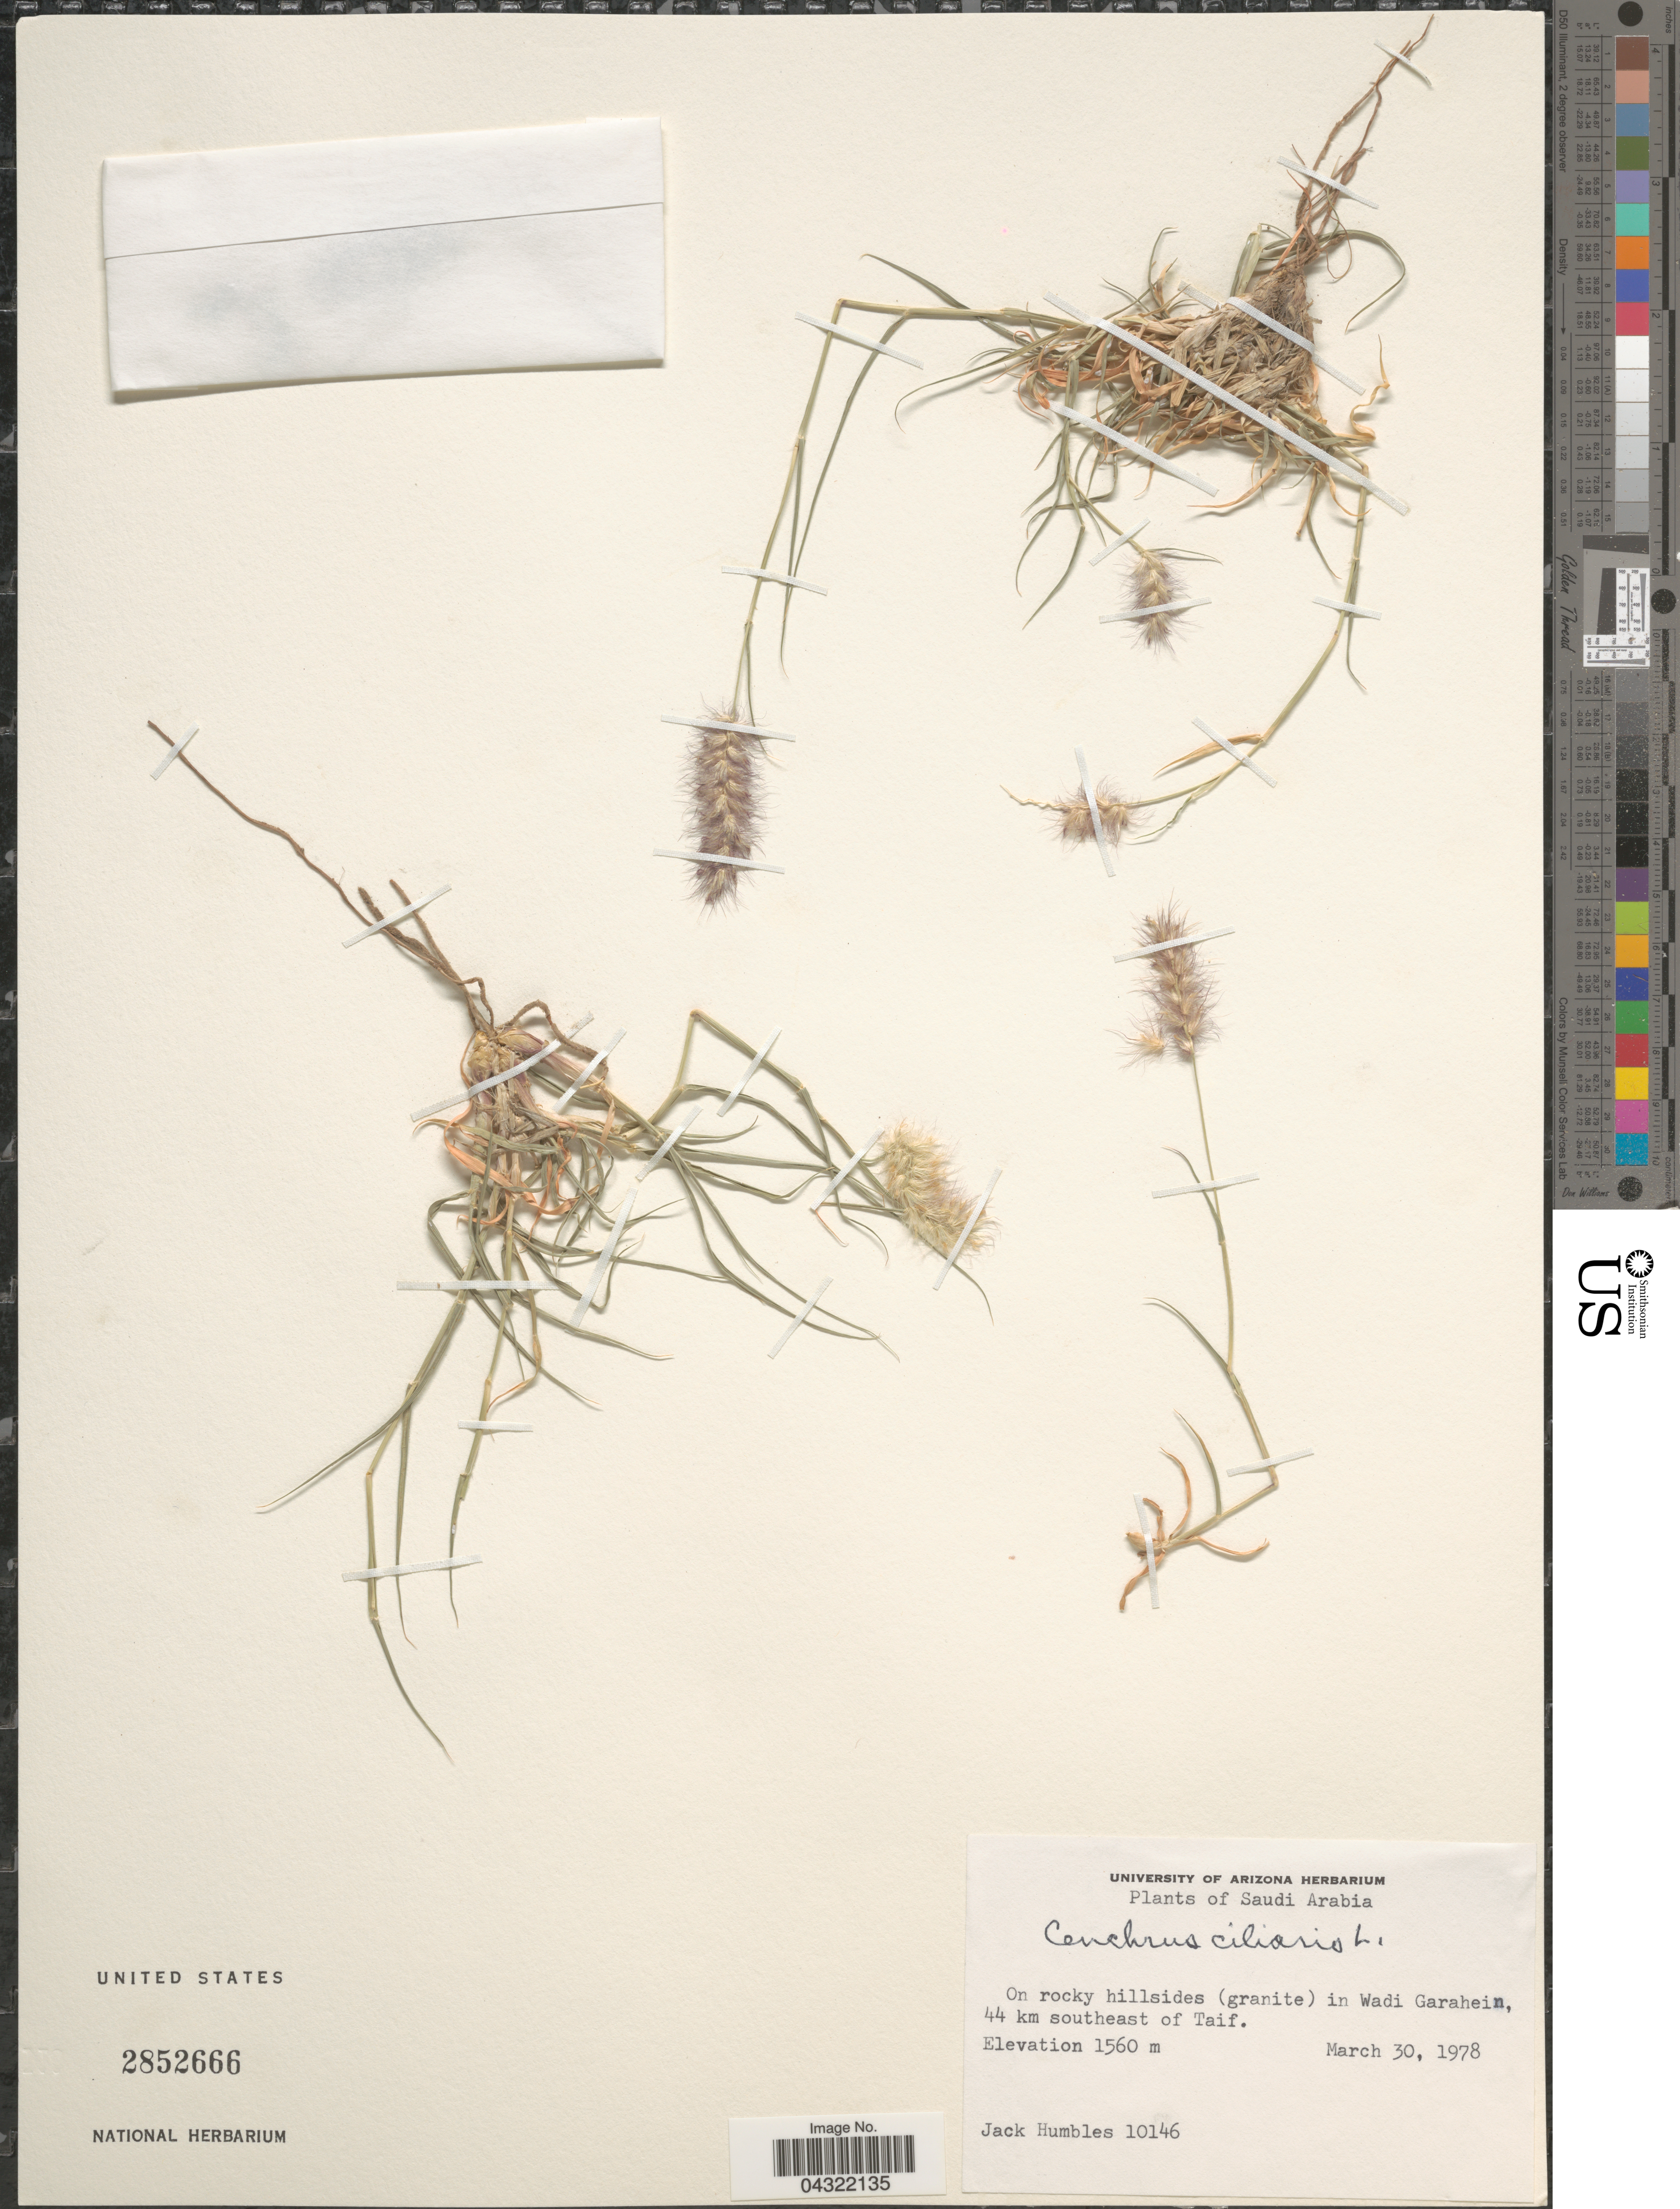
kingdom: Plantae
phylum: Tracheophyta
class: Liliopsida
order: Poales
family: Poaceae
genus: Cenchrus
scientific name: Cenchrus ciliaris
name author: L.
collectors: J. Humbles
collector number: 10146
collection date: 1978-03-30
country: Saudi Arabia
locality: On rocky hillsides (granite) in Wadi Garahein, 44 km southeast of Taif.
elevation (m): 1560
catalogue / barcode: US 2852666